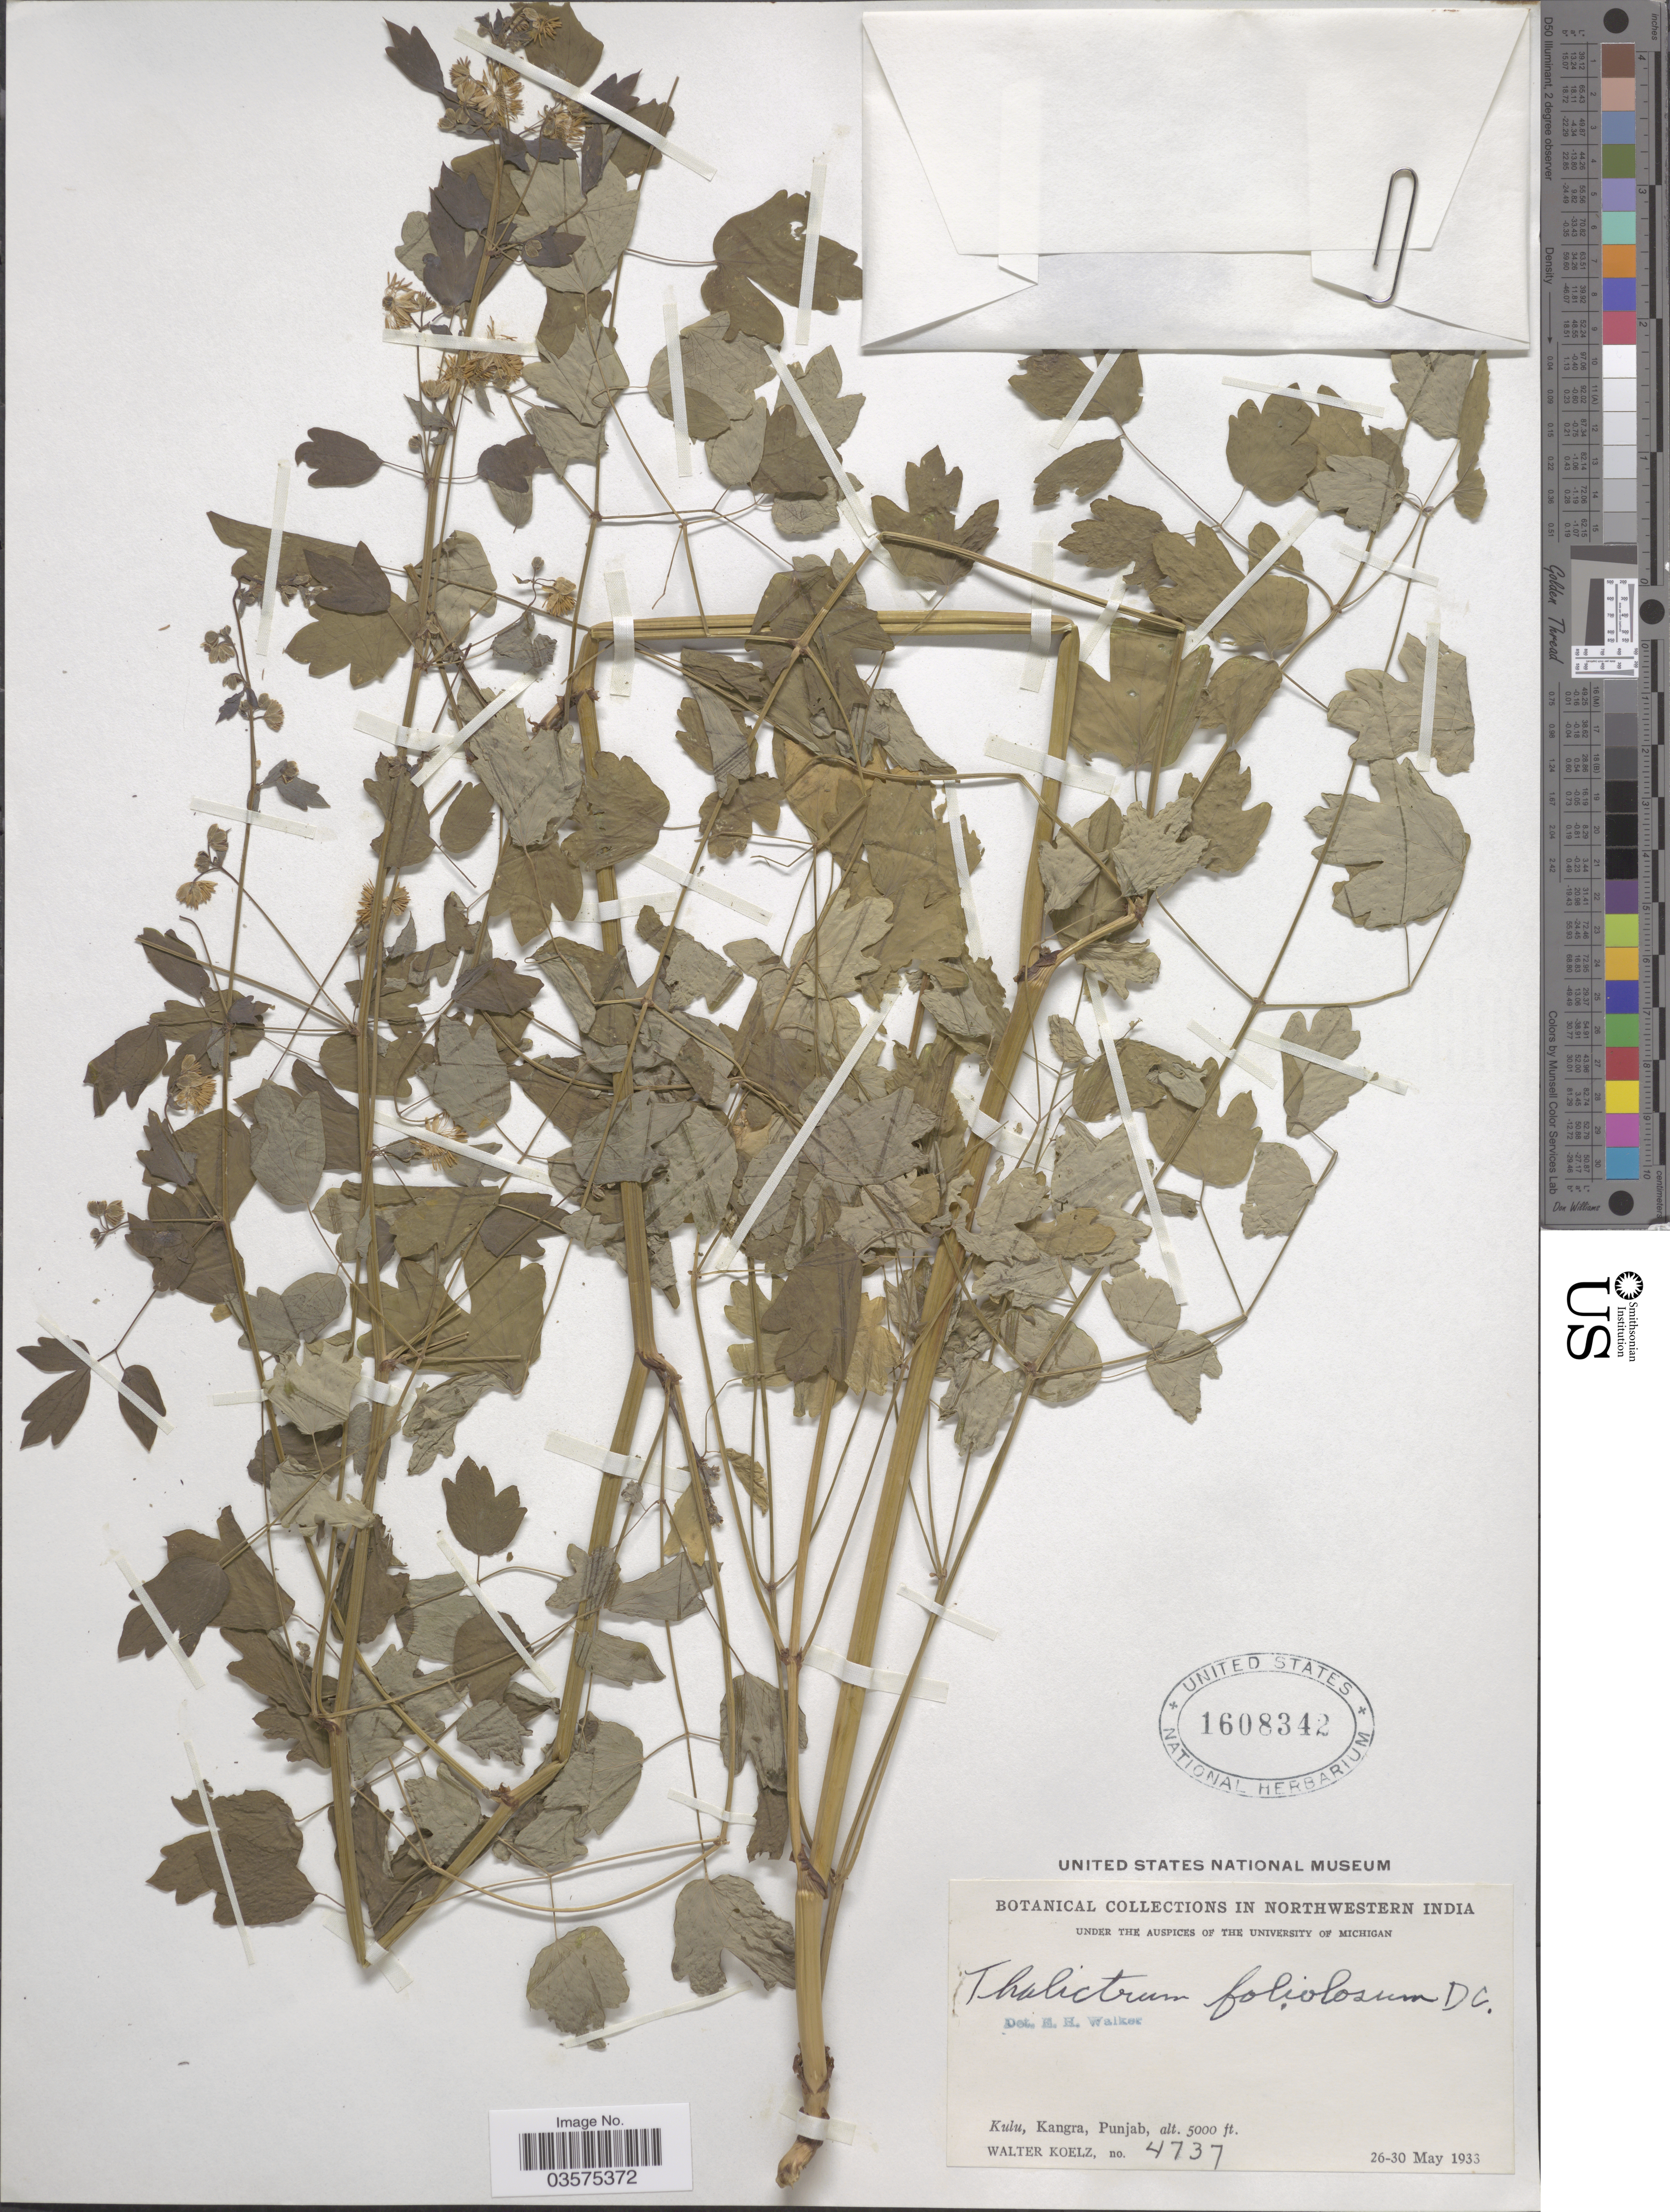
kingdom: Plantae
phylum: Tracheophyta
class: Magnoliopsida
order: Ranunculales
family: Ranunculaceae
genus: Thalictrum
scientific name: Thalictrum foliolosum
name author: DC.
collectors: W. N. Koelz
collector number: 4737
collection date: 1933-05-26/1933-05-30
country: India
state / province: Punjab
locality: Northwestern India. Kulu, Kangra.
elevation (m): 1524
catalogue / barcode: US 1608342